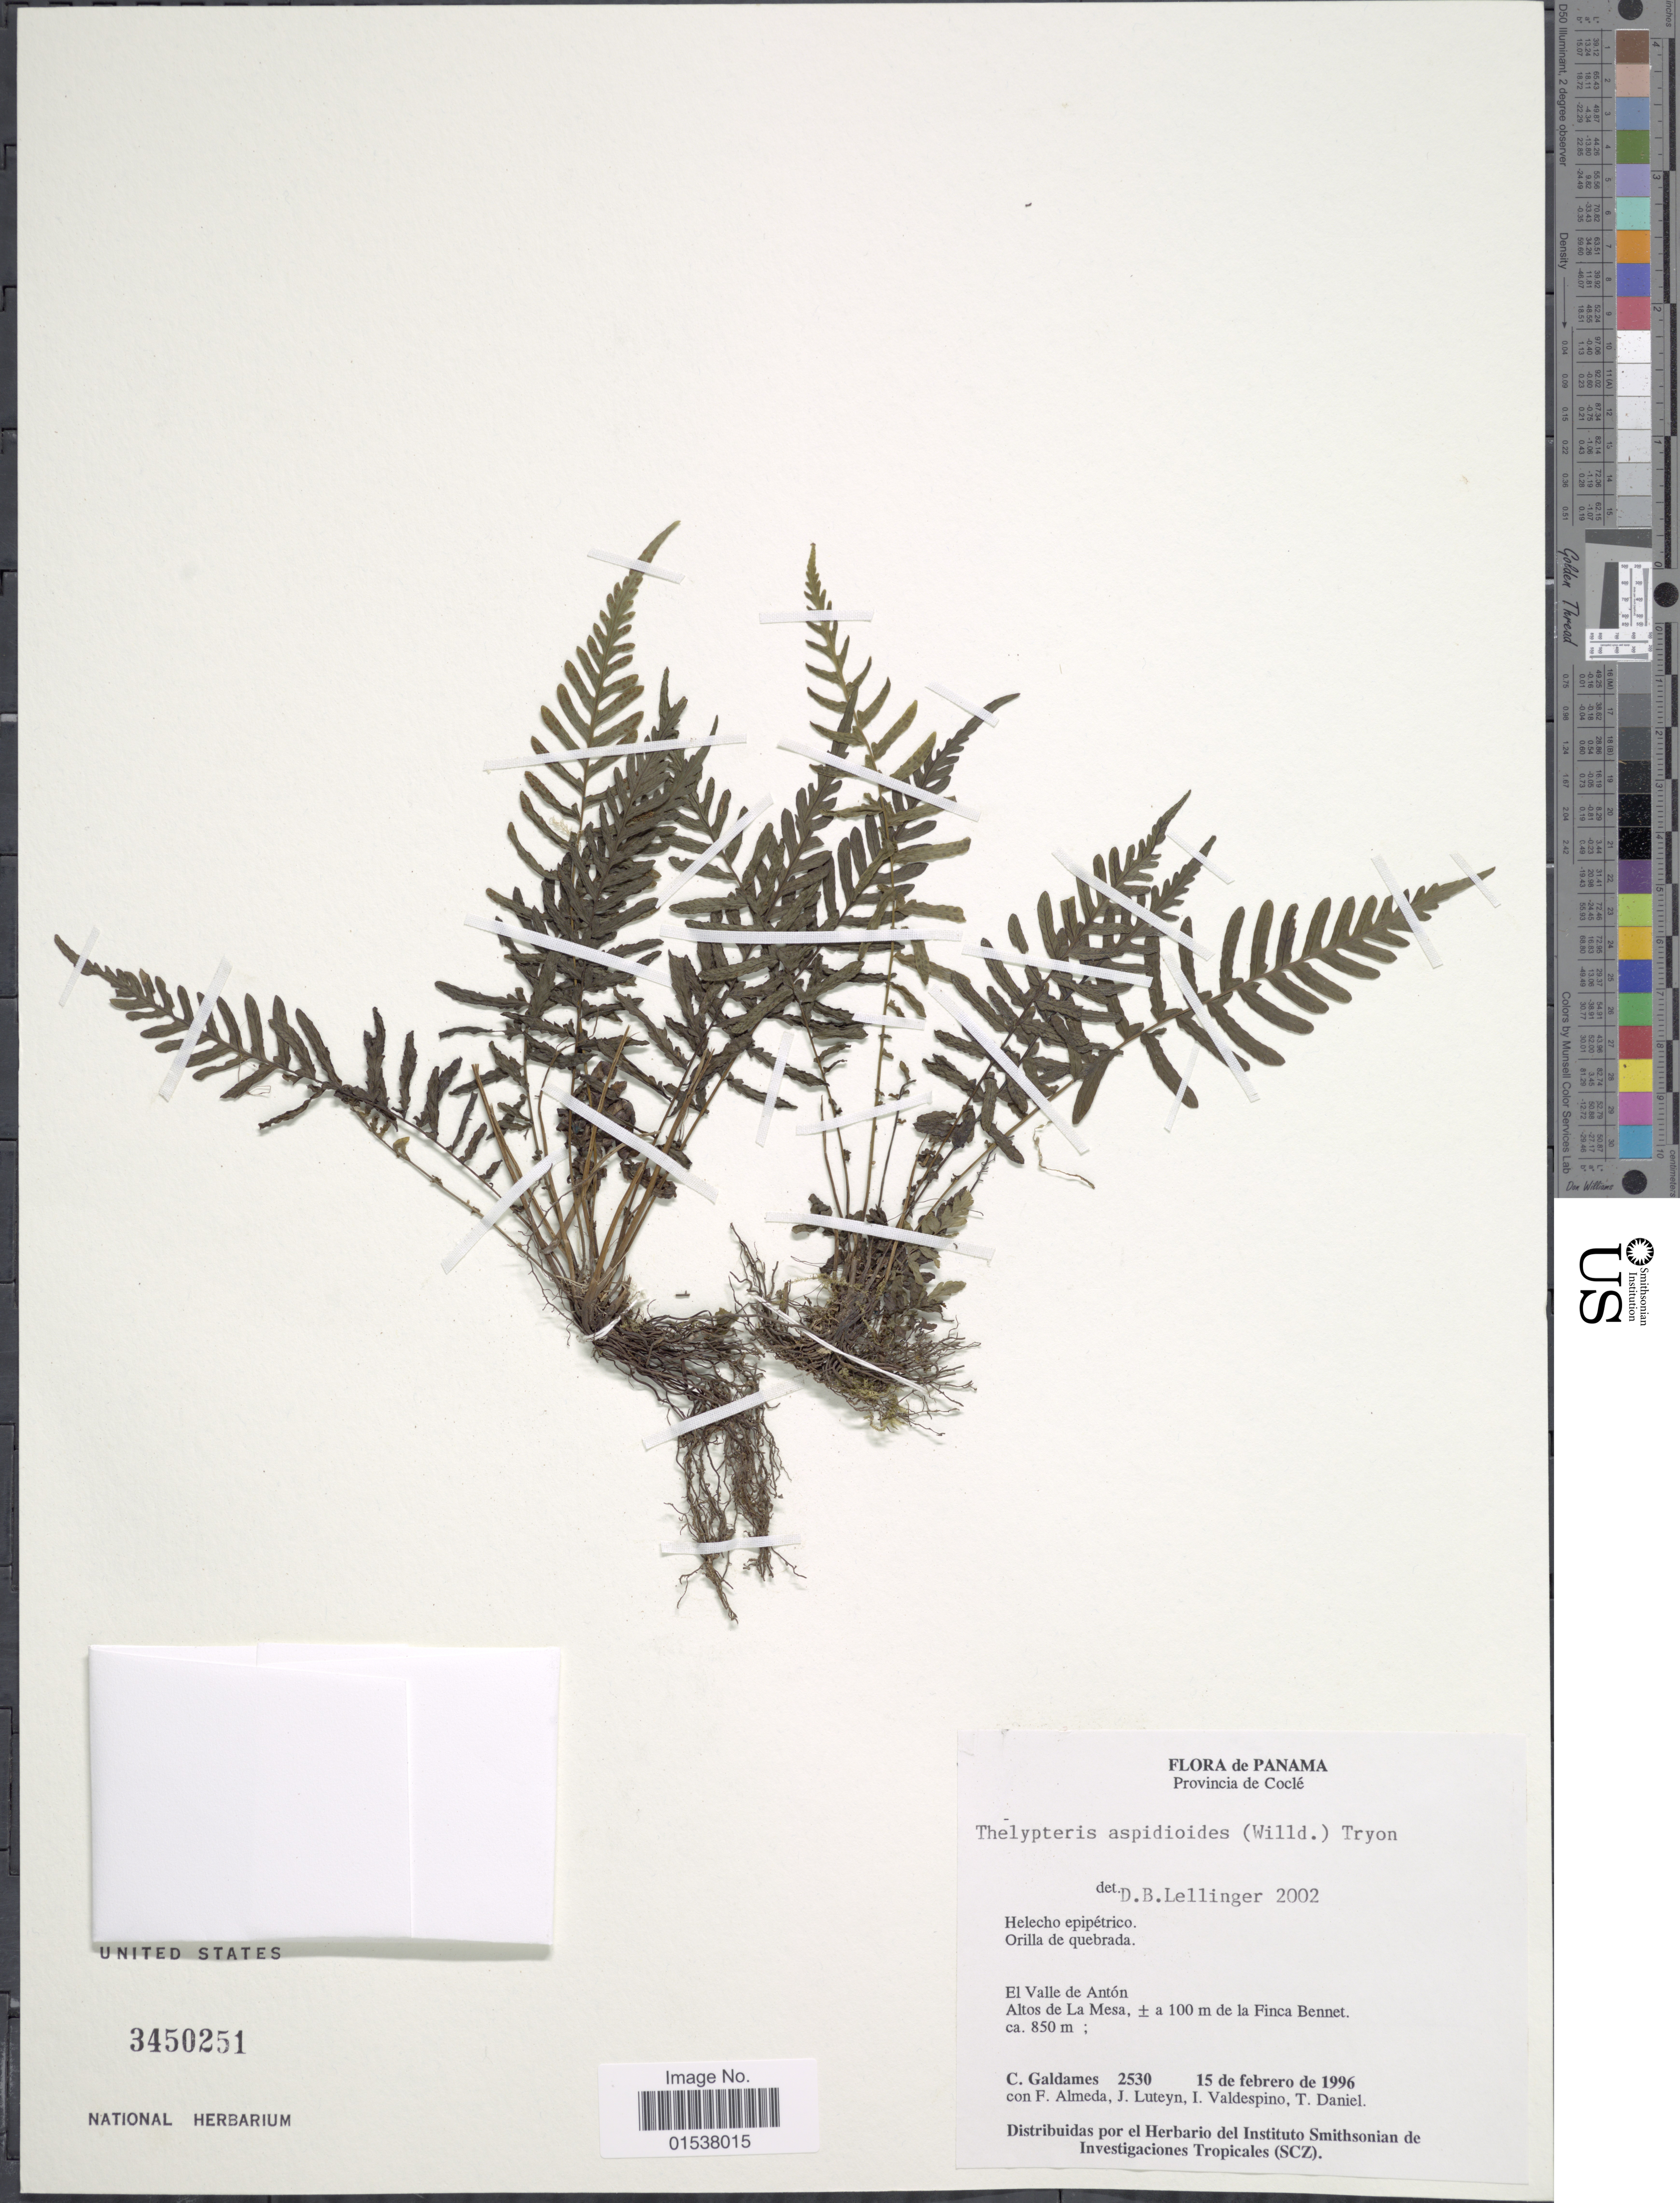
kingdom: Plantae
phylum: Tracheophyta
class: Polypodiopsida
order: Polypodiales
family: Thelypteridaceae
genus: Amauropelta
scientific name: Amauropelta aspidioides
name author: (Willd.) Pic. Serm.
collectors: C. Galdames, F. Almeda, J. L. Luteyn, I. Valdespinio & T. Daniel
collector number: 2530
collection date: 1996-02-15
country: Panama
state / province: Coclé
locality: Provincia de Cocle, Orilla de quebrada, El Valle de Anton, Altos de La Mesa, la Finca Bennet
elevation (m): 100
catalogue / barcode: US 3450251